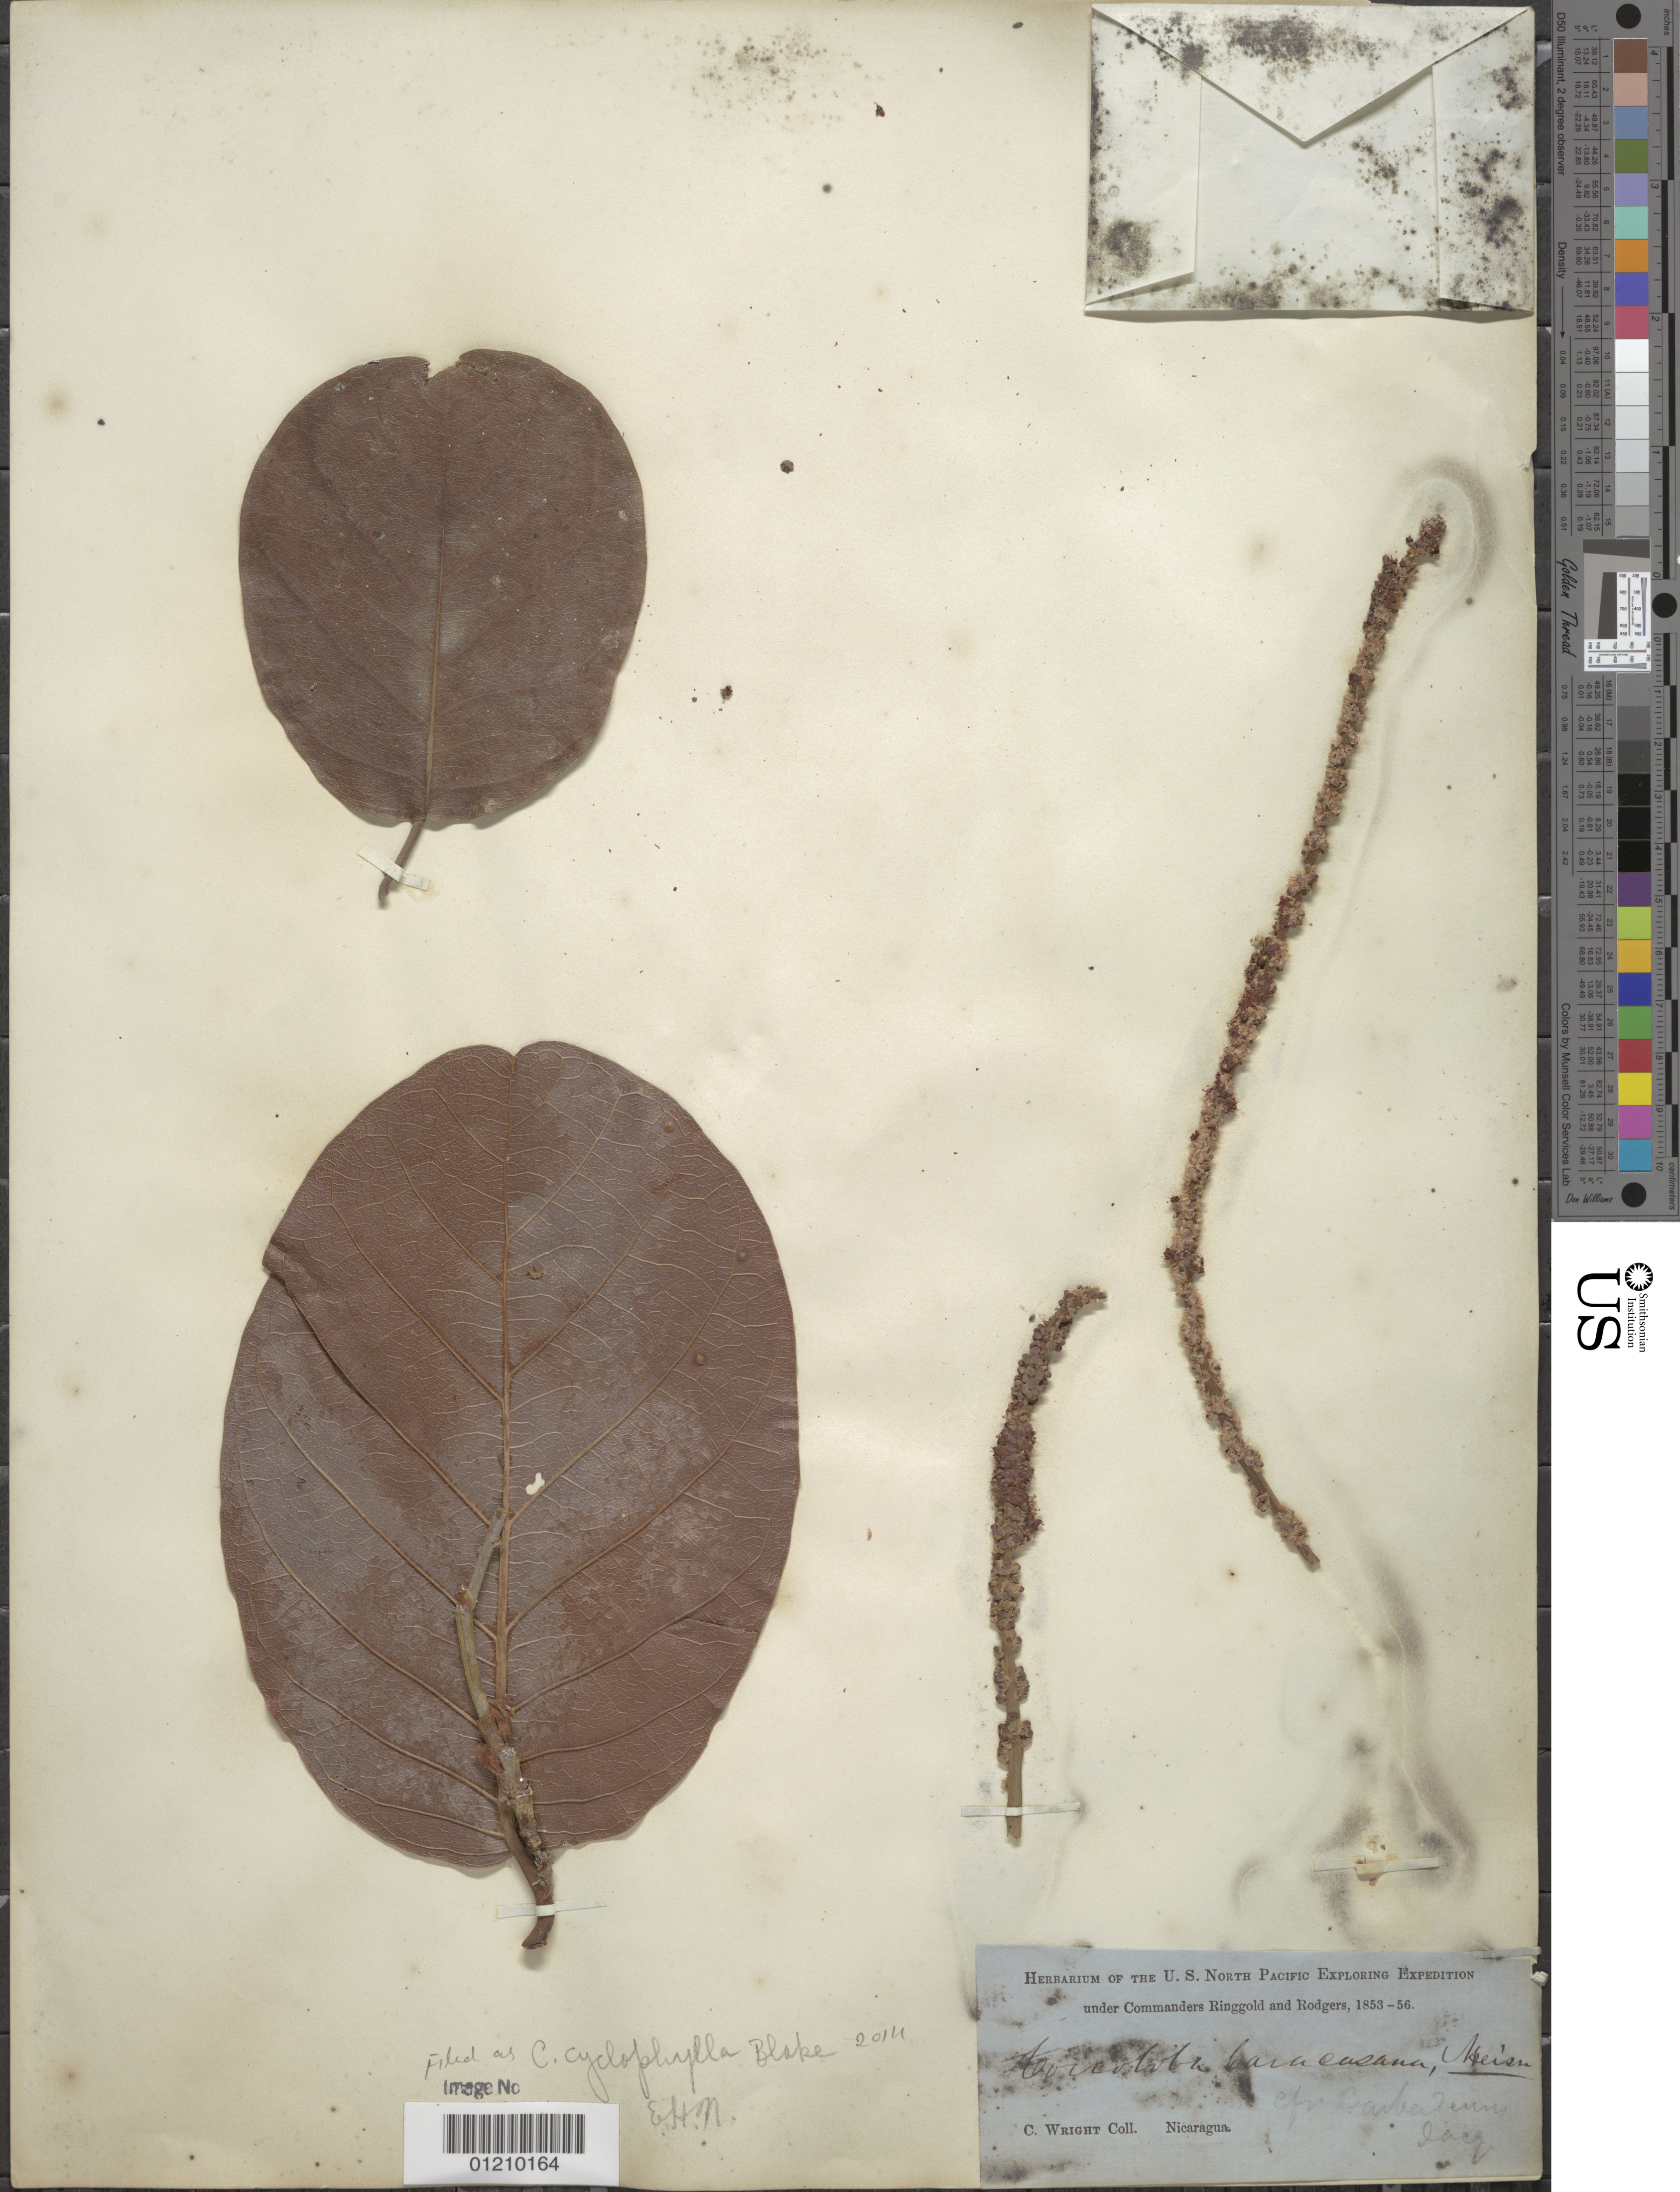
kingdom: Plantae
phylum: Tracheophyta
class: Magnoliopsida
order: Caryophyllales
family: Polygonaceae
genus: Coccoloba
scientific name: Coccoloba cyclophylla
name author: S.F. Blake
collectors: C. Wright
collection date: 1853/1856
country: Nicaragua